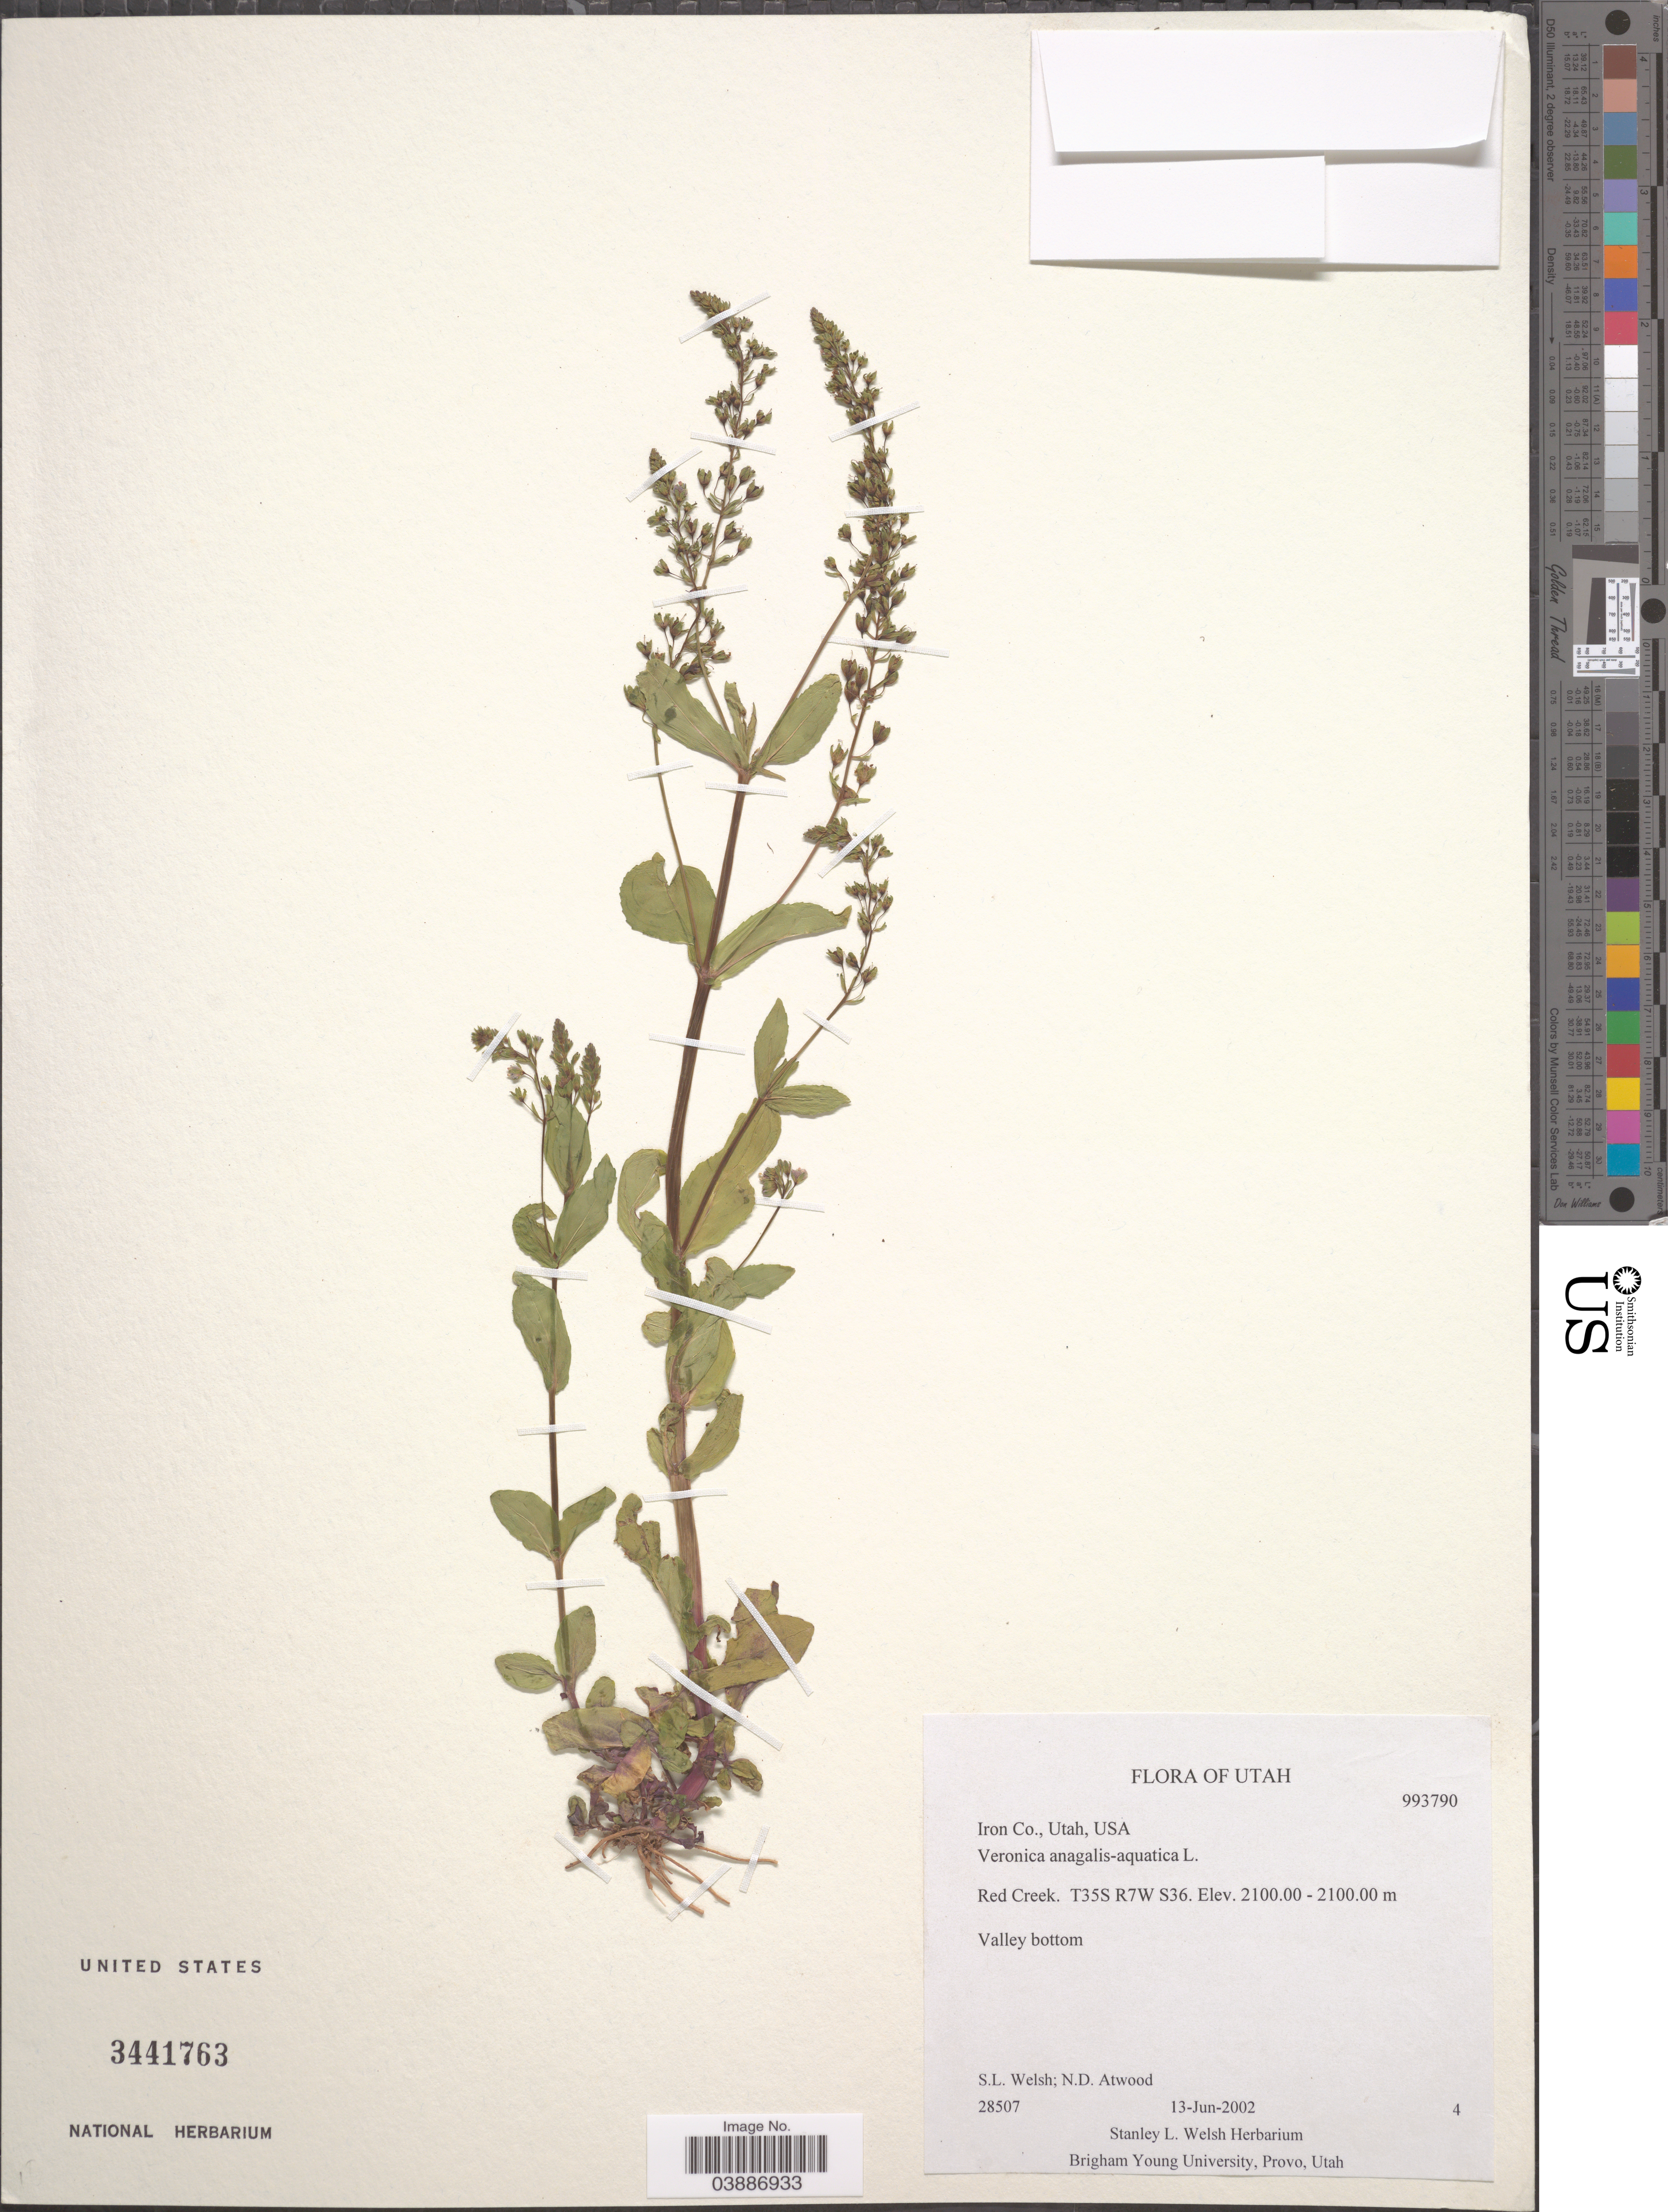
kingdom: Plantae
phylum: Tracheophyta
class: Magnoliopsida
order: Lamiales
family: Plantaginaceae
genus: Veronica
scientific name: Veronica anagallis-aquatica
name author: L.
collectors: S. Welsh & N. Atwood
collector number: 28507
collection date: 2002-06-13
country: United States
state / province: Utah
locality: Red Creek. T35S R7W S36.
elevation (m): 2100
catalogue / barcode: US 3441763